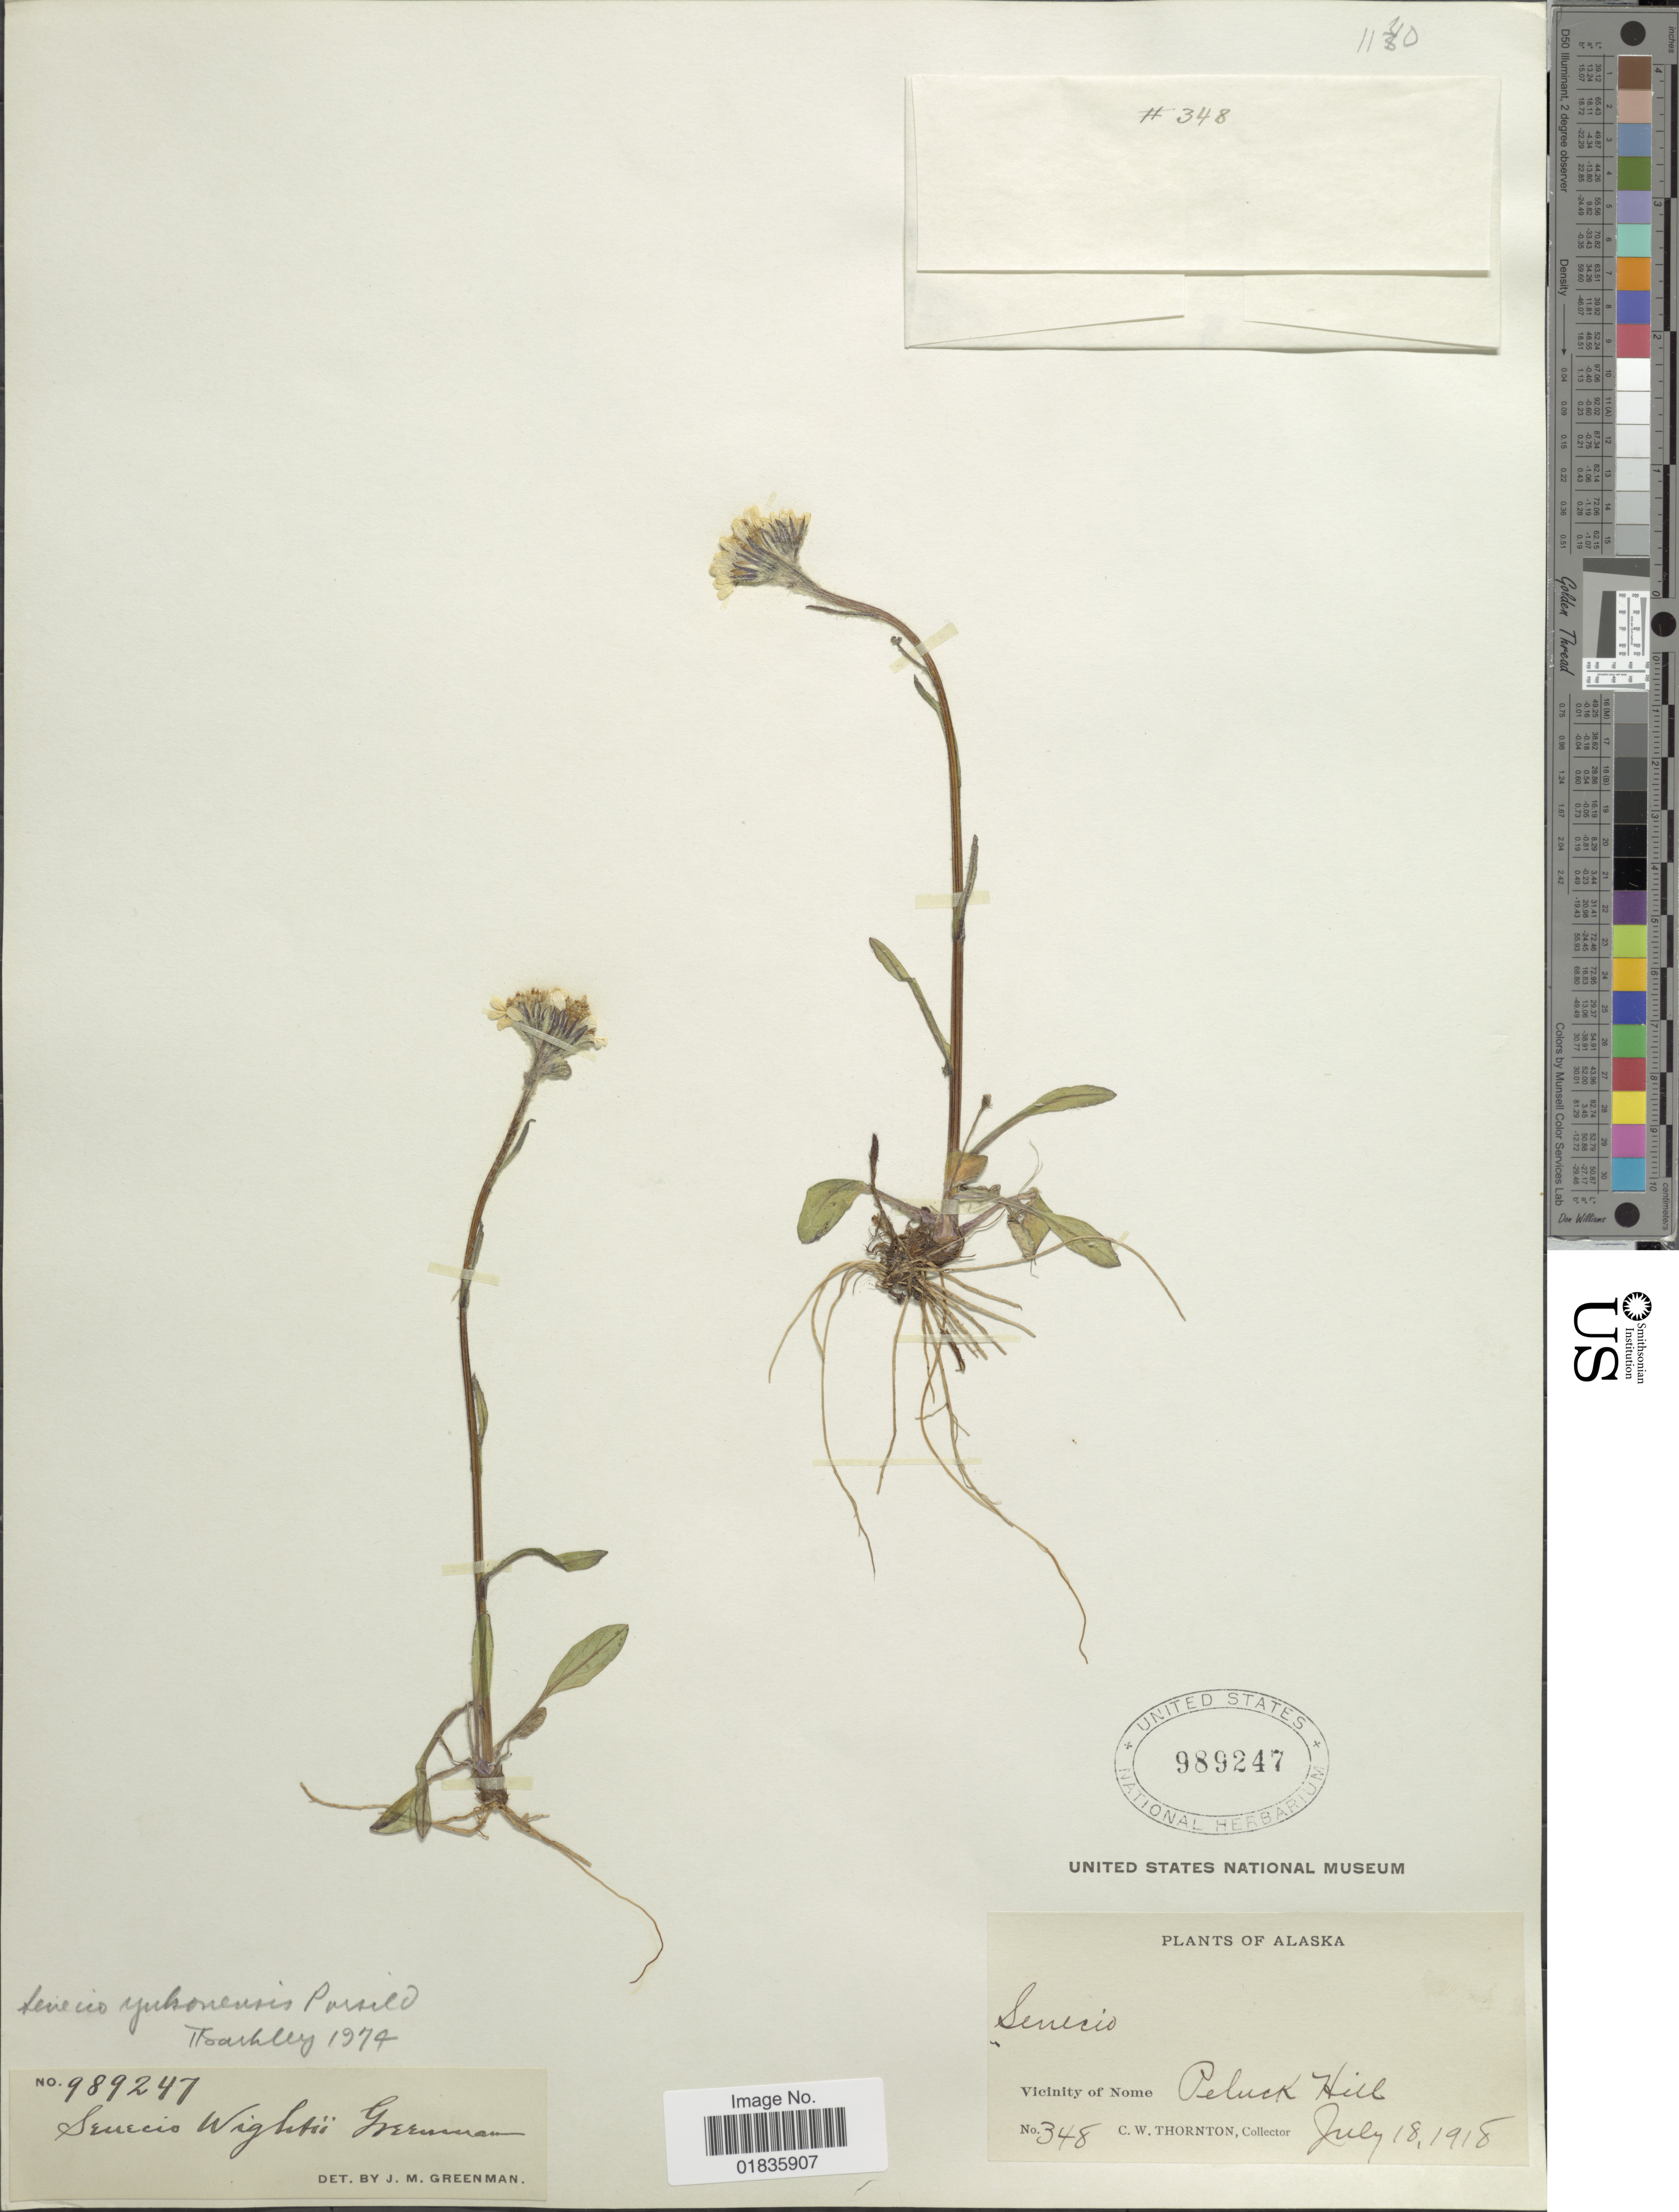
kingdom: Plantae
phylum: Tracheophyta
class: Magnoliopsida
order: Asterales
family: Asteraceae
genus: Tephroseris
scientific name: Tephroseris yukonensis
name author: (A.E. Porsild) Holub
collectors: C. Thornton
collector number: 348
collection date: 1918-07-18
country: United States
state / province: Alaska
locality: Vicinity of Nome, Peluck Hill.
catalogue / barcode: US 989247